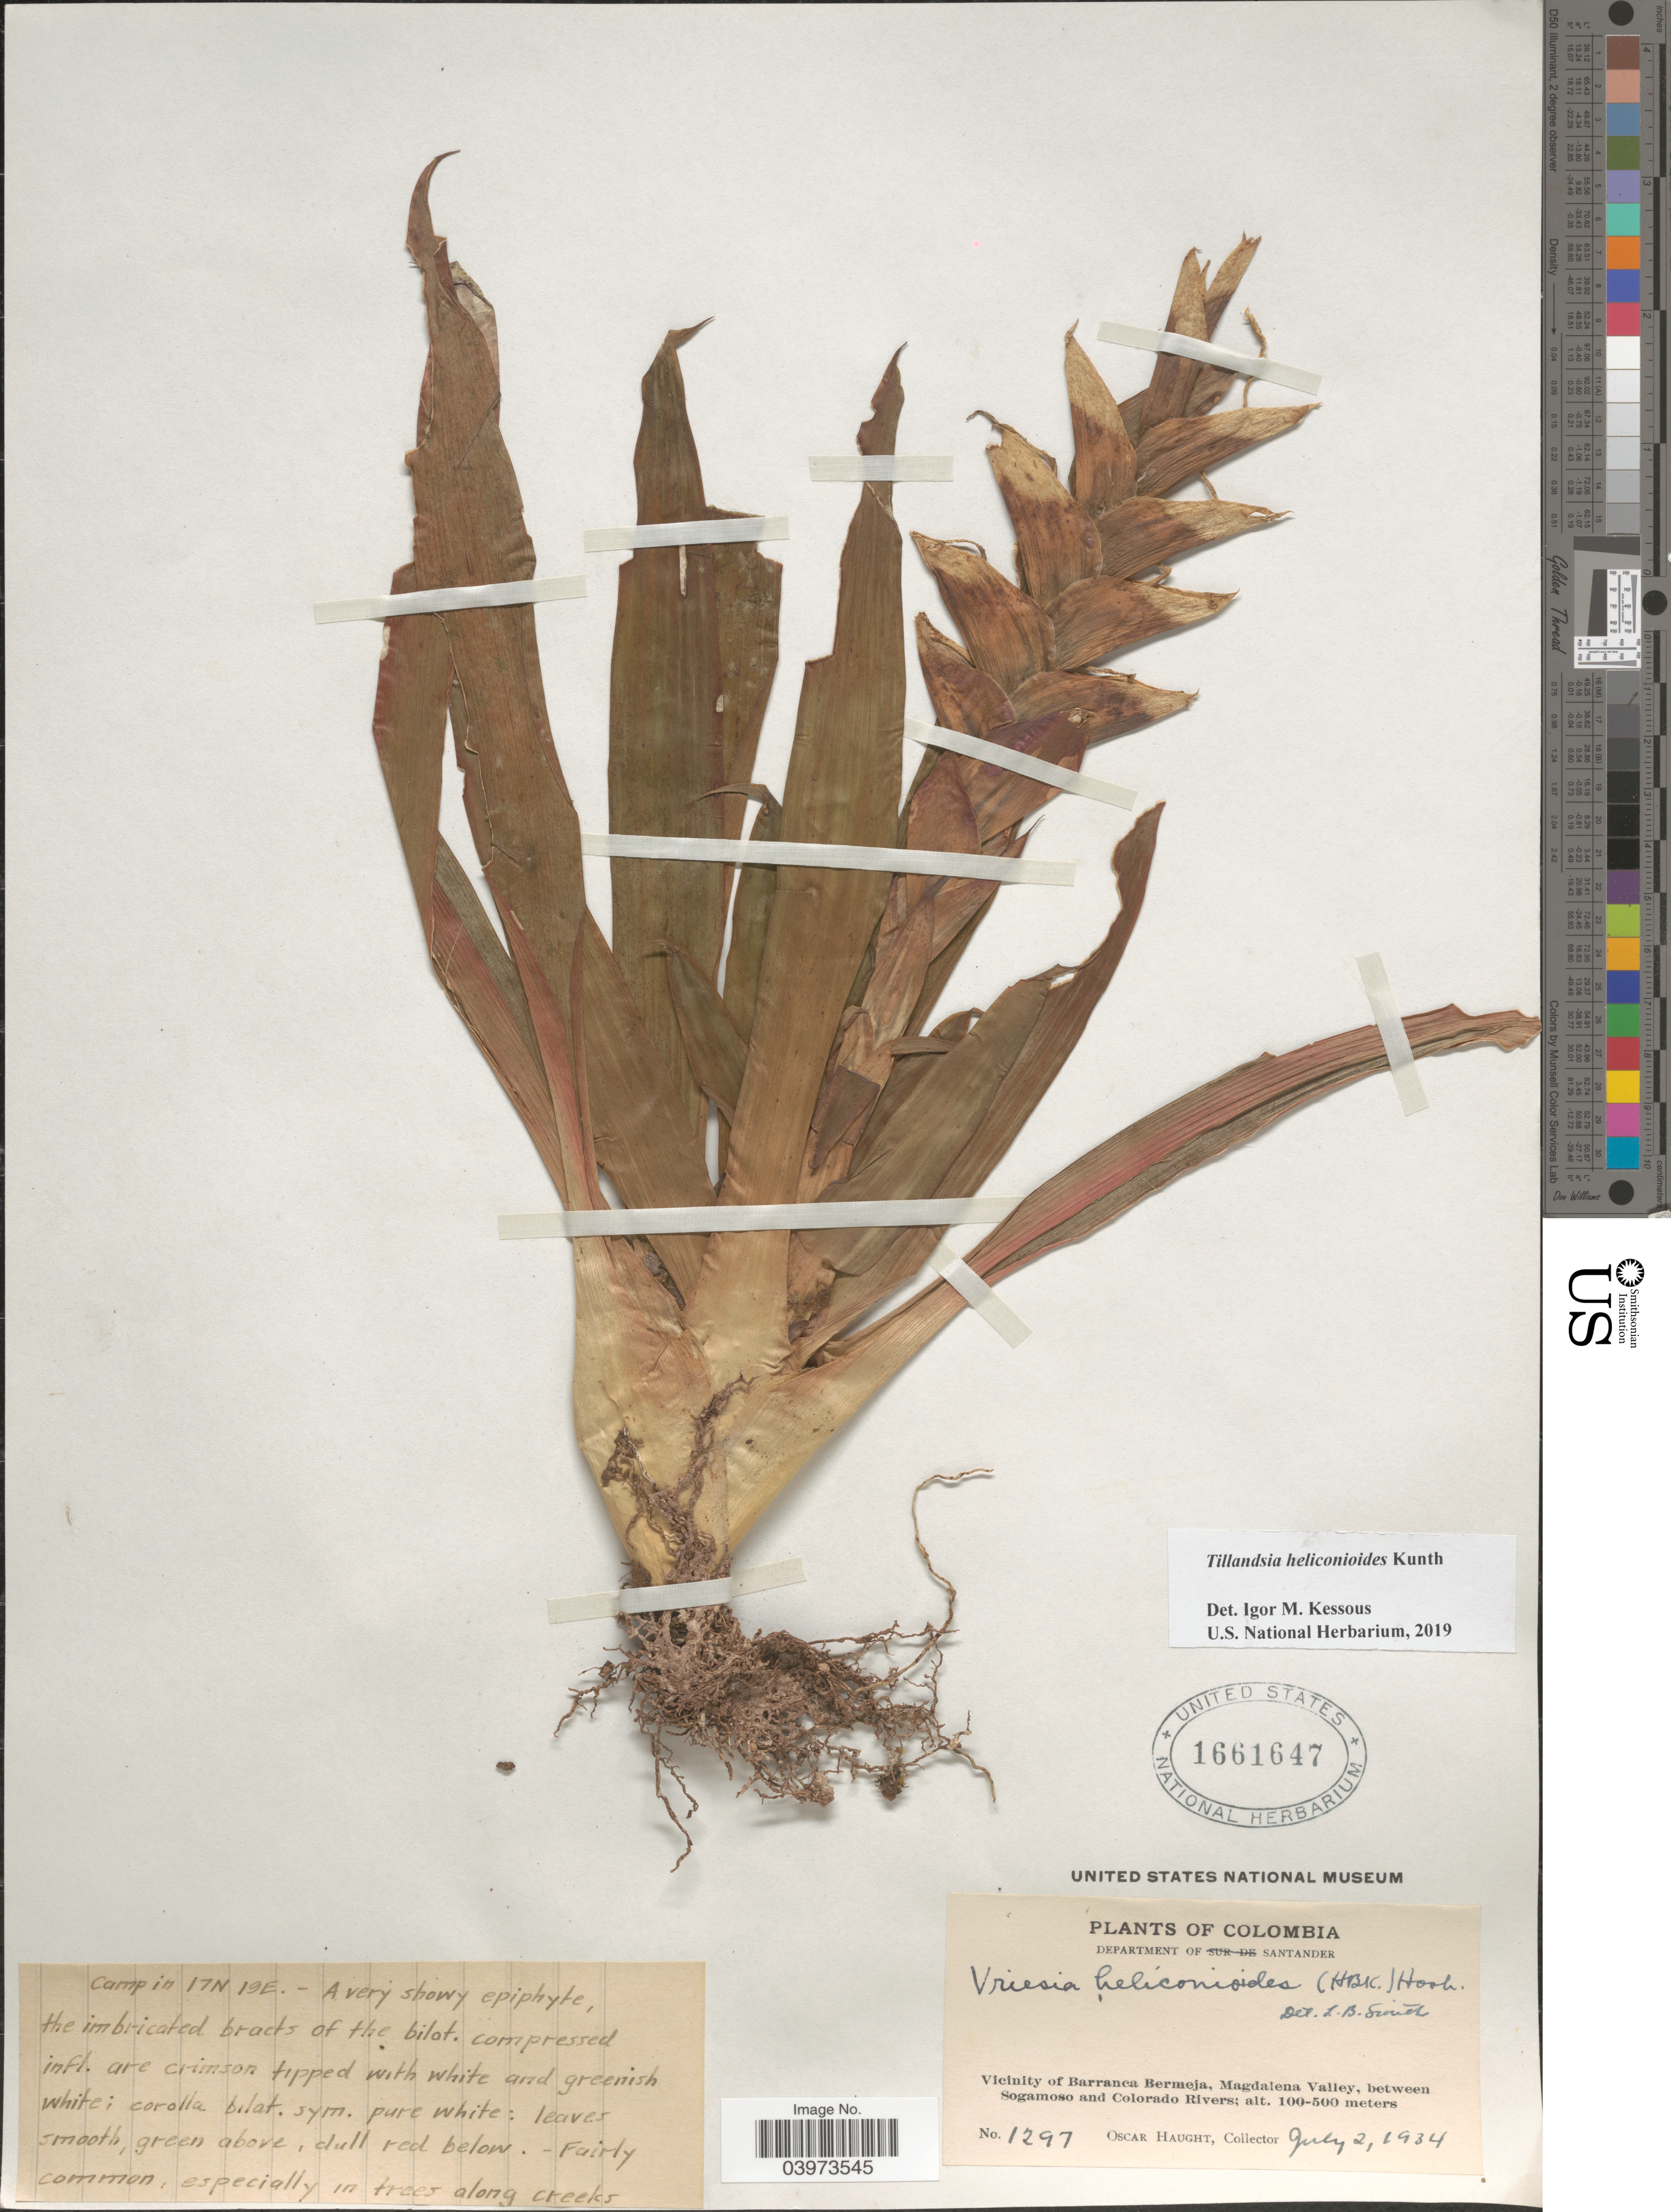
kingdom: Plantae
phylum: Tracheophyta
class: Liliopsida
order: Poales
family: Bromeliaceae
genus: Tillandsia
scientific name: Tillandsia heliconioides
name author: Kunth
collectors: O. L. Haught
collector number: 1297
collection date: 1934-07-02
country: Colombia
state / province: Santander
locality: Department Of Santander. Vicinity of Barranca Bermeja, Magdalena Valley, between Sogamoso and Colorado Rivers.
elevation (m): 100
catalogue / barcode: US 1661647